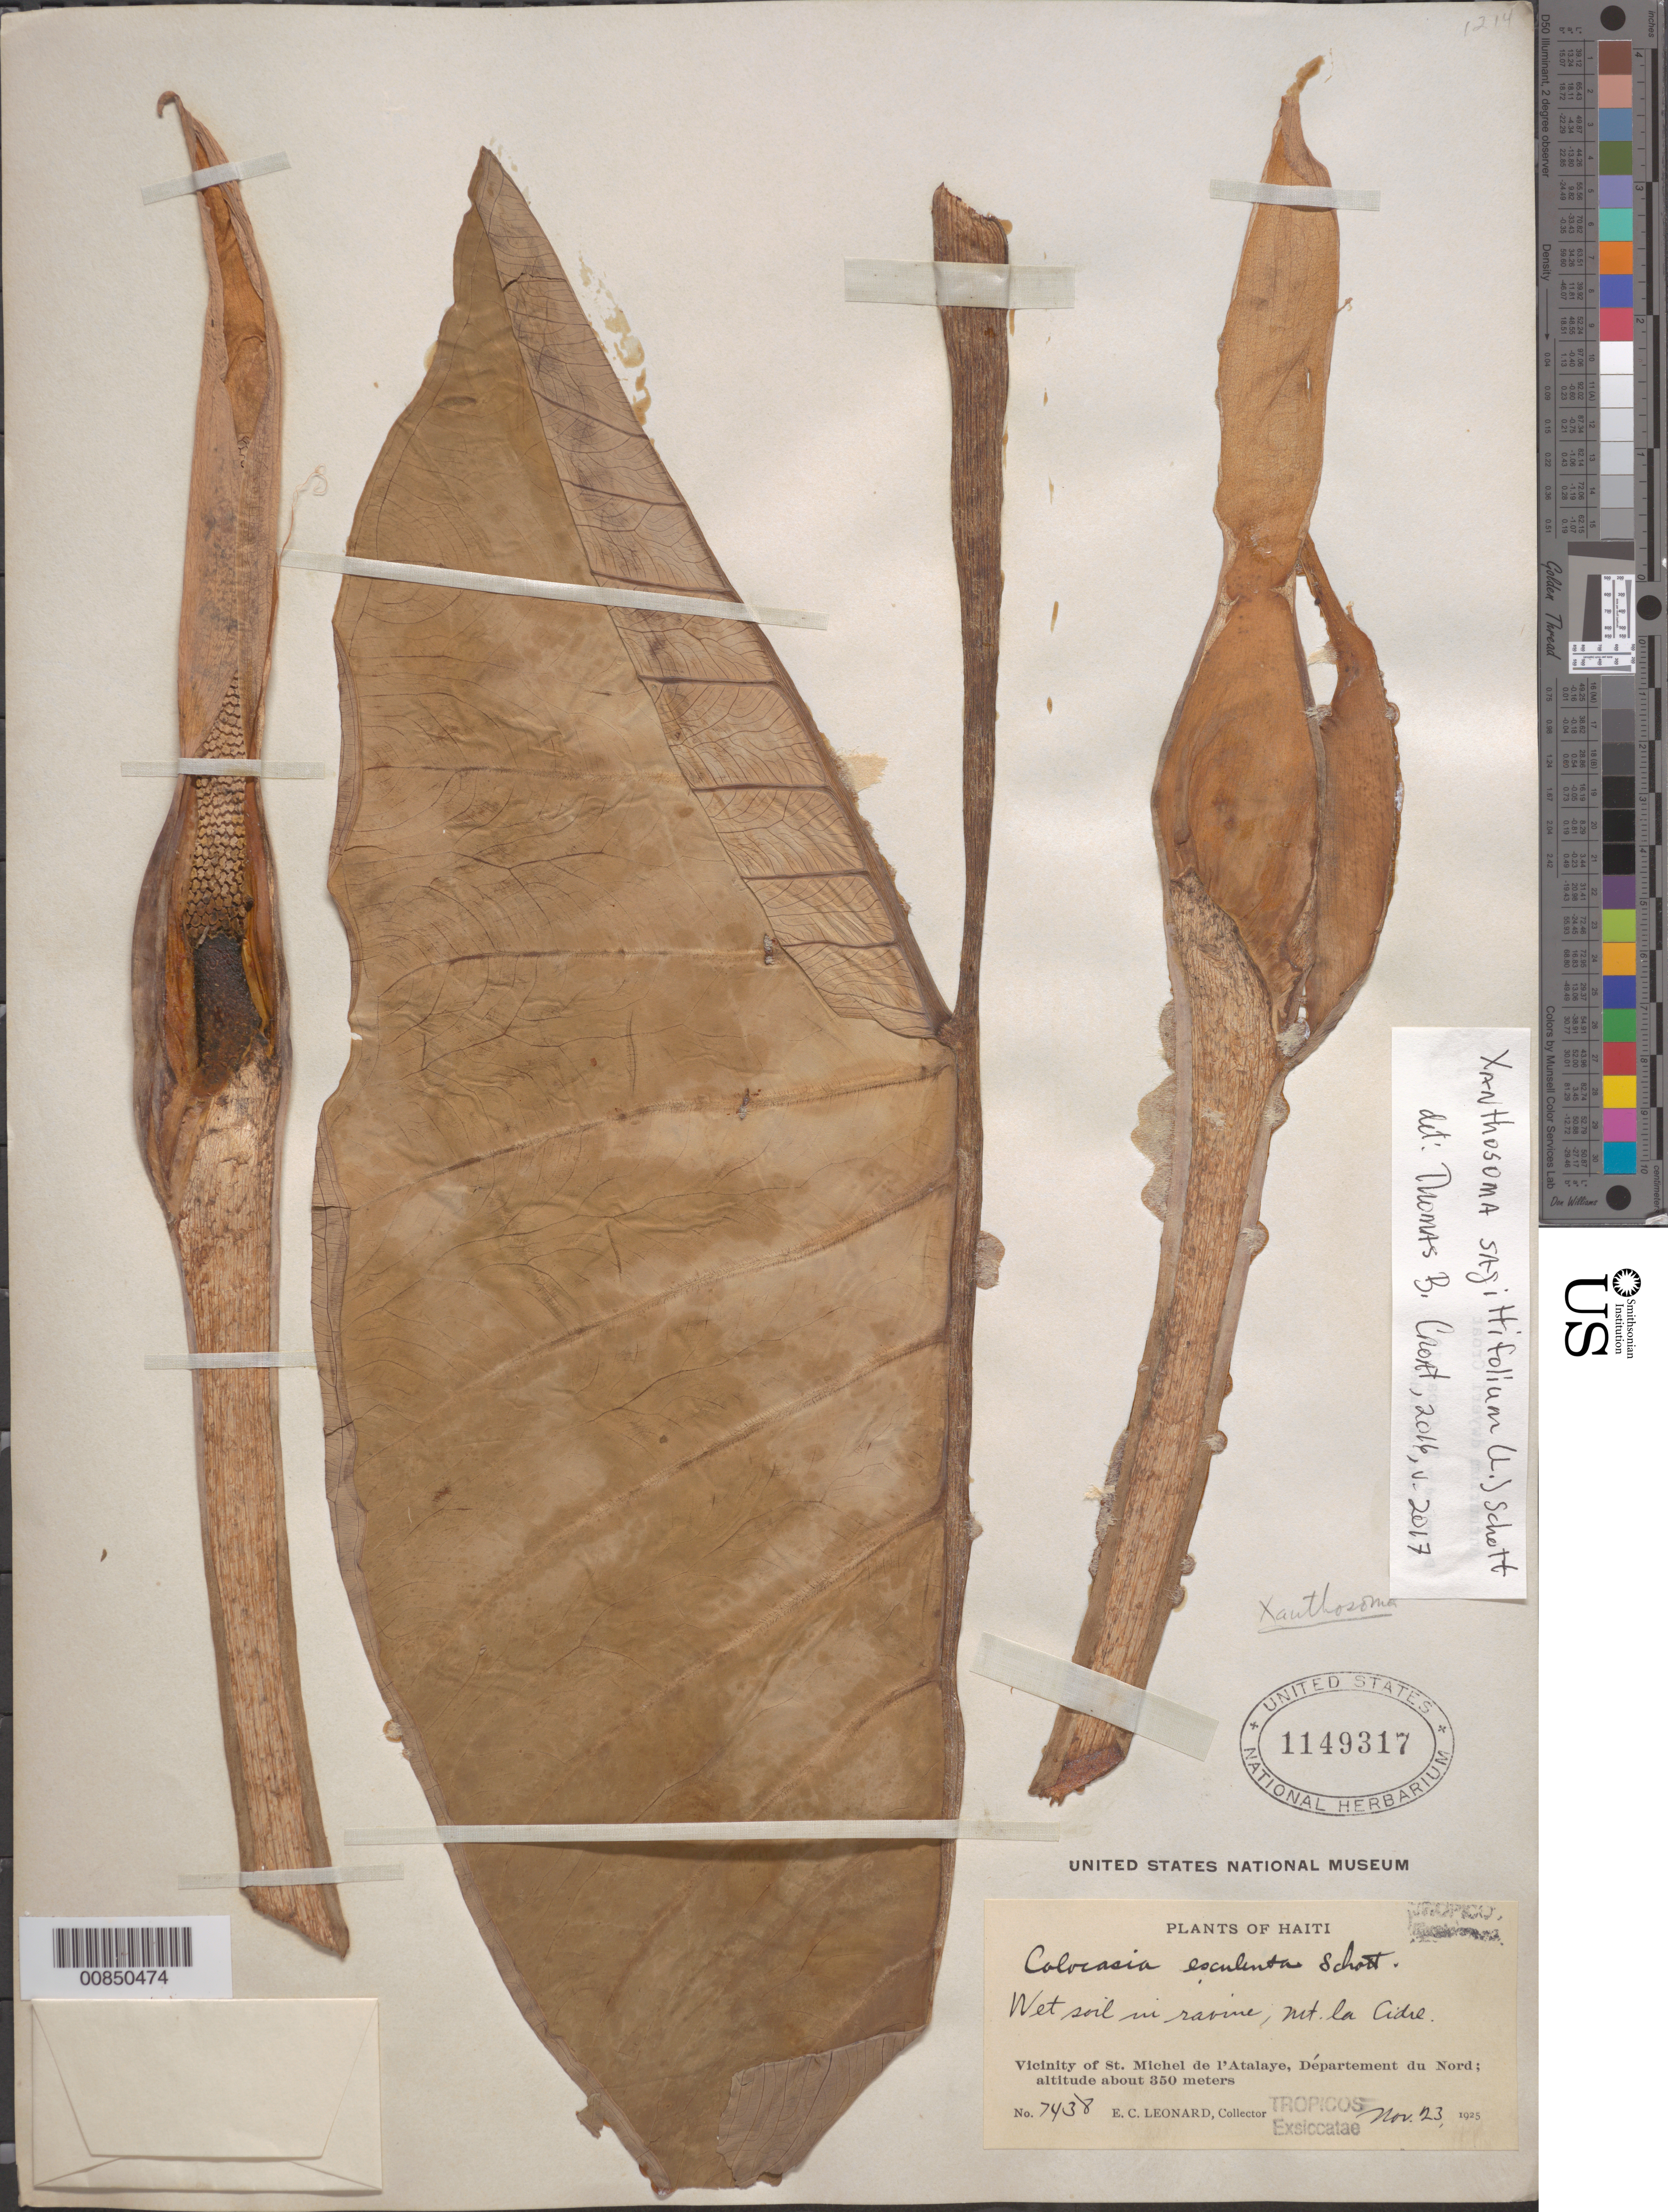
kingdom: Plantae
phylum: Tracheophyta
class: Liliopsida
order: Alismatales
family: Araceae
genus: Xanthosoma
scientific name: Xanthosoma sagittifolium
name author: (L.) Schott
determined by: Croat, Thomas B., Missouri Botanical Garden (MO)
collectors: E. C. Leonard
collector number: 7438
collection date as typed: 23 Nov 1925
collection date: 1925-11-23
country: Haiti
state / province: Artibonite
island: Hispaniola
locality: Vicinity of St. Michel de l'Atalaye, Mt. la Cidre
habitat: Wet soil in ravine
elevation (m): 350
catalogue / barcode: US 1149317